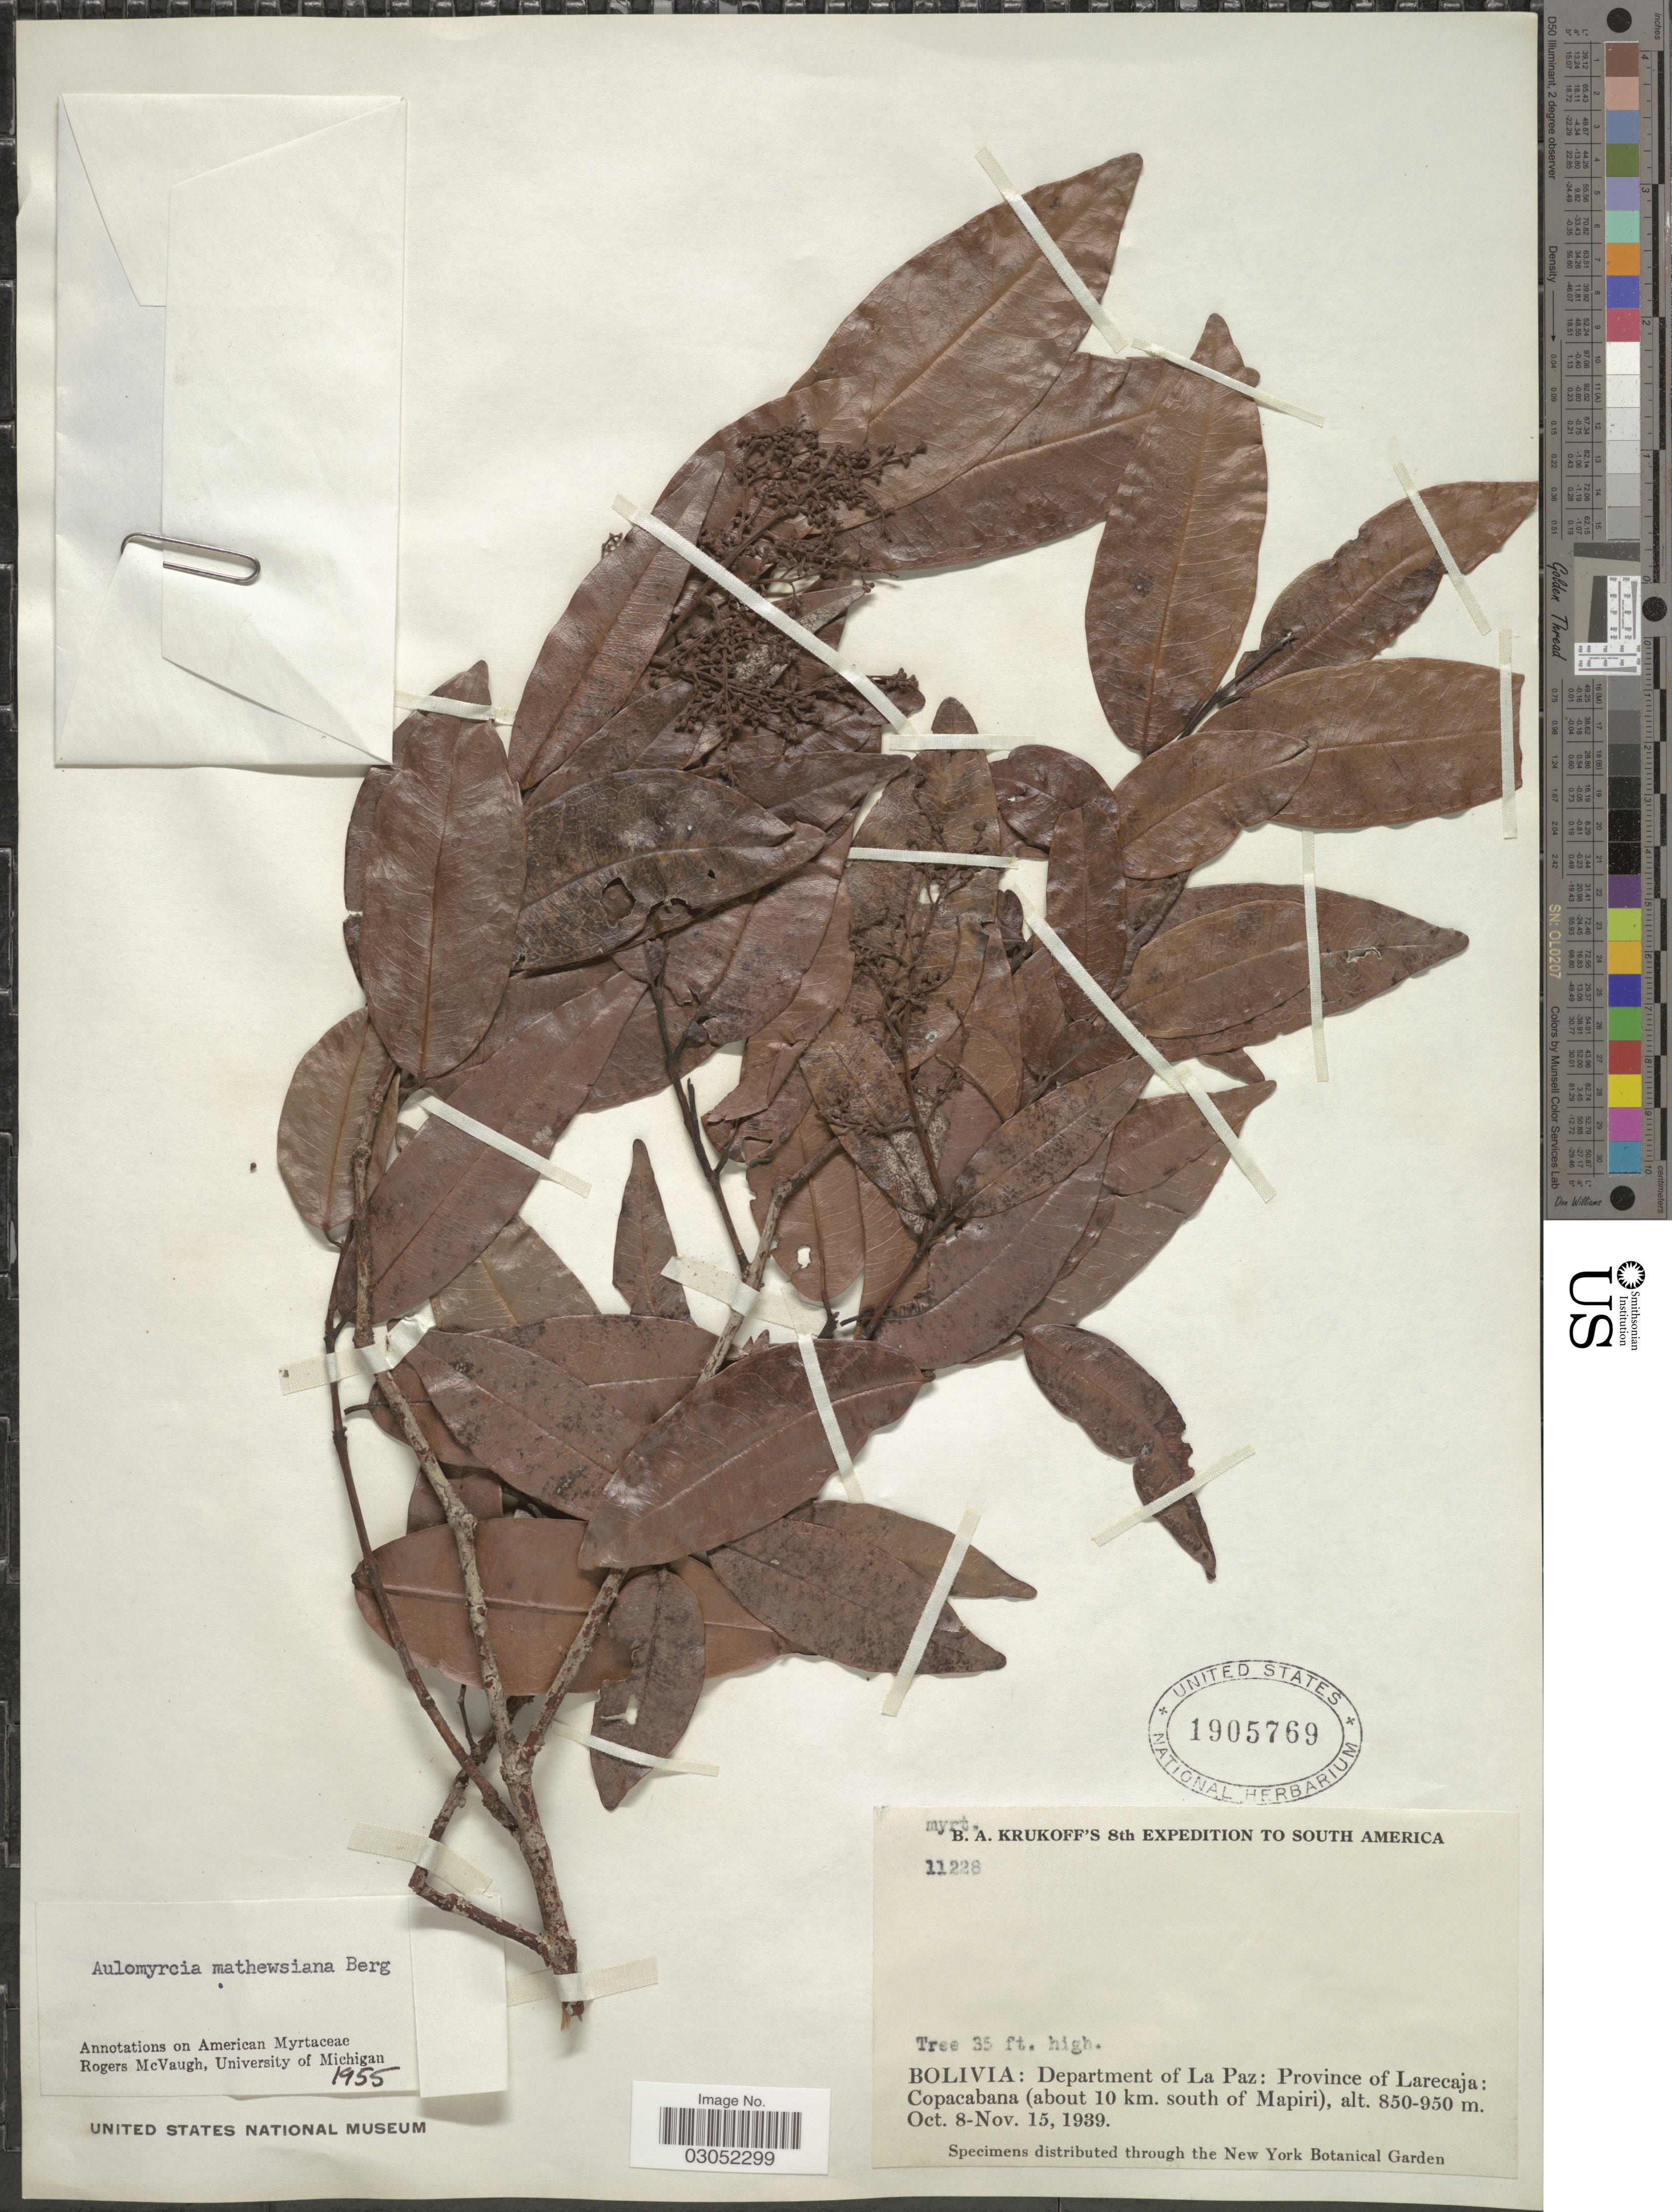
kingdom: Plantae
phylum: Tracheophyta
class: Magnoliopsida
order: Myrtales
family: Myrtaceae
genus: Myrcia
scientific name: Myrcia mathewsiana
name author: (O. Berg) McVaugh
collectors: B. A. Krukoff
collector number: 11228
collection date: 1939-10-08/1939-11-15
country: Bolivia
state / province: La Paz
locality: Department of La Paz: Province of Larecaja: Copacabana (about 10 km. south of Mapiri).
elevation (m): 850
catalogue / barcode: US 1905769